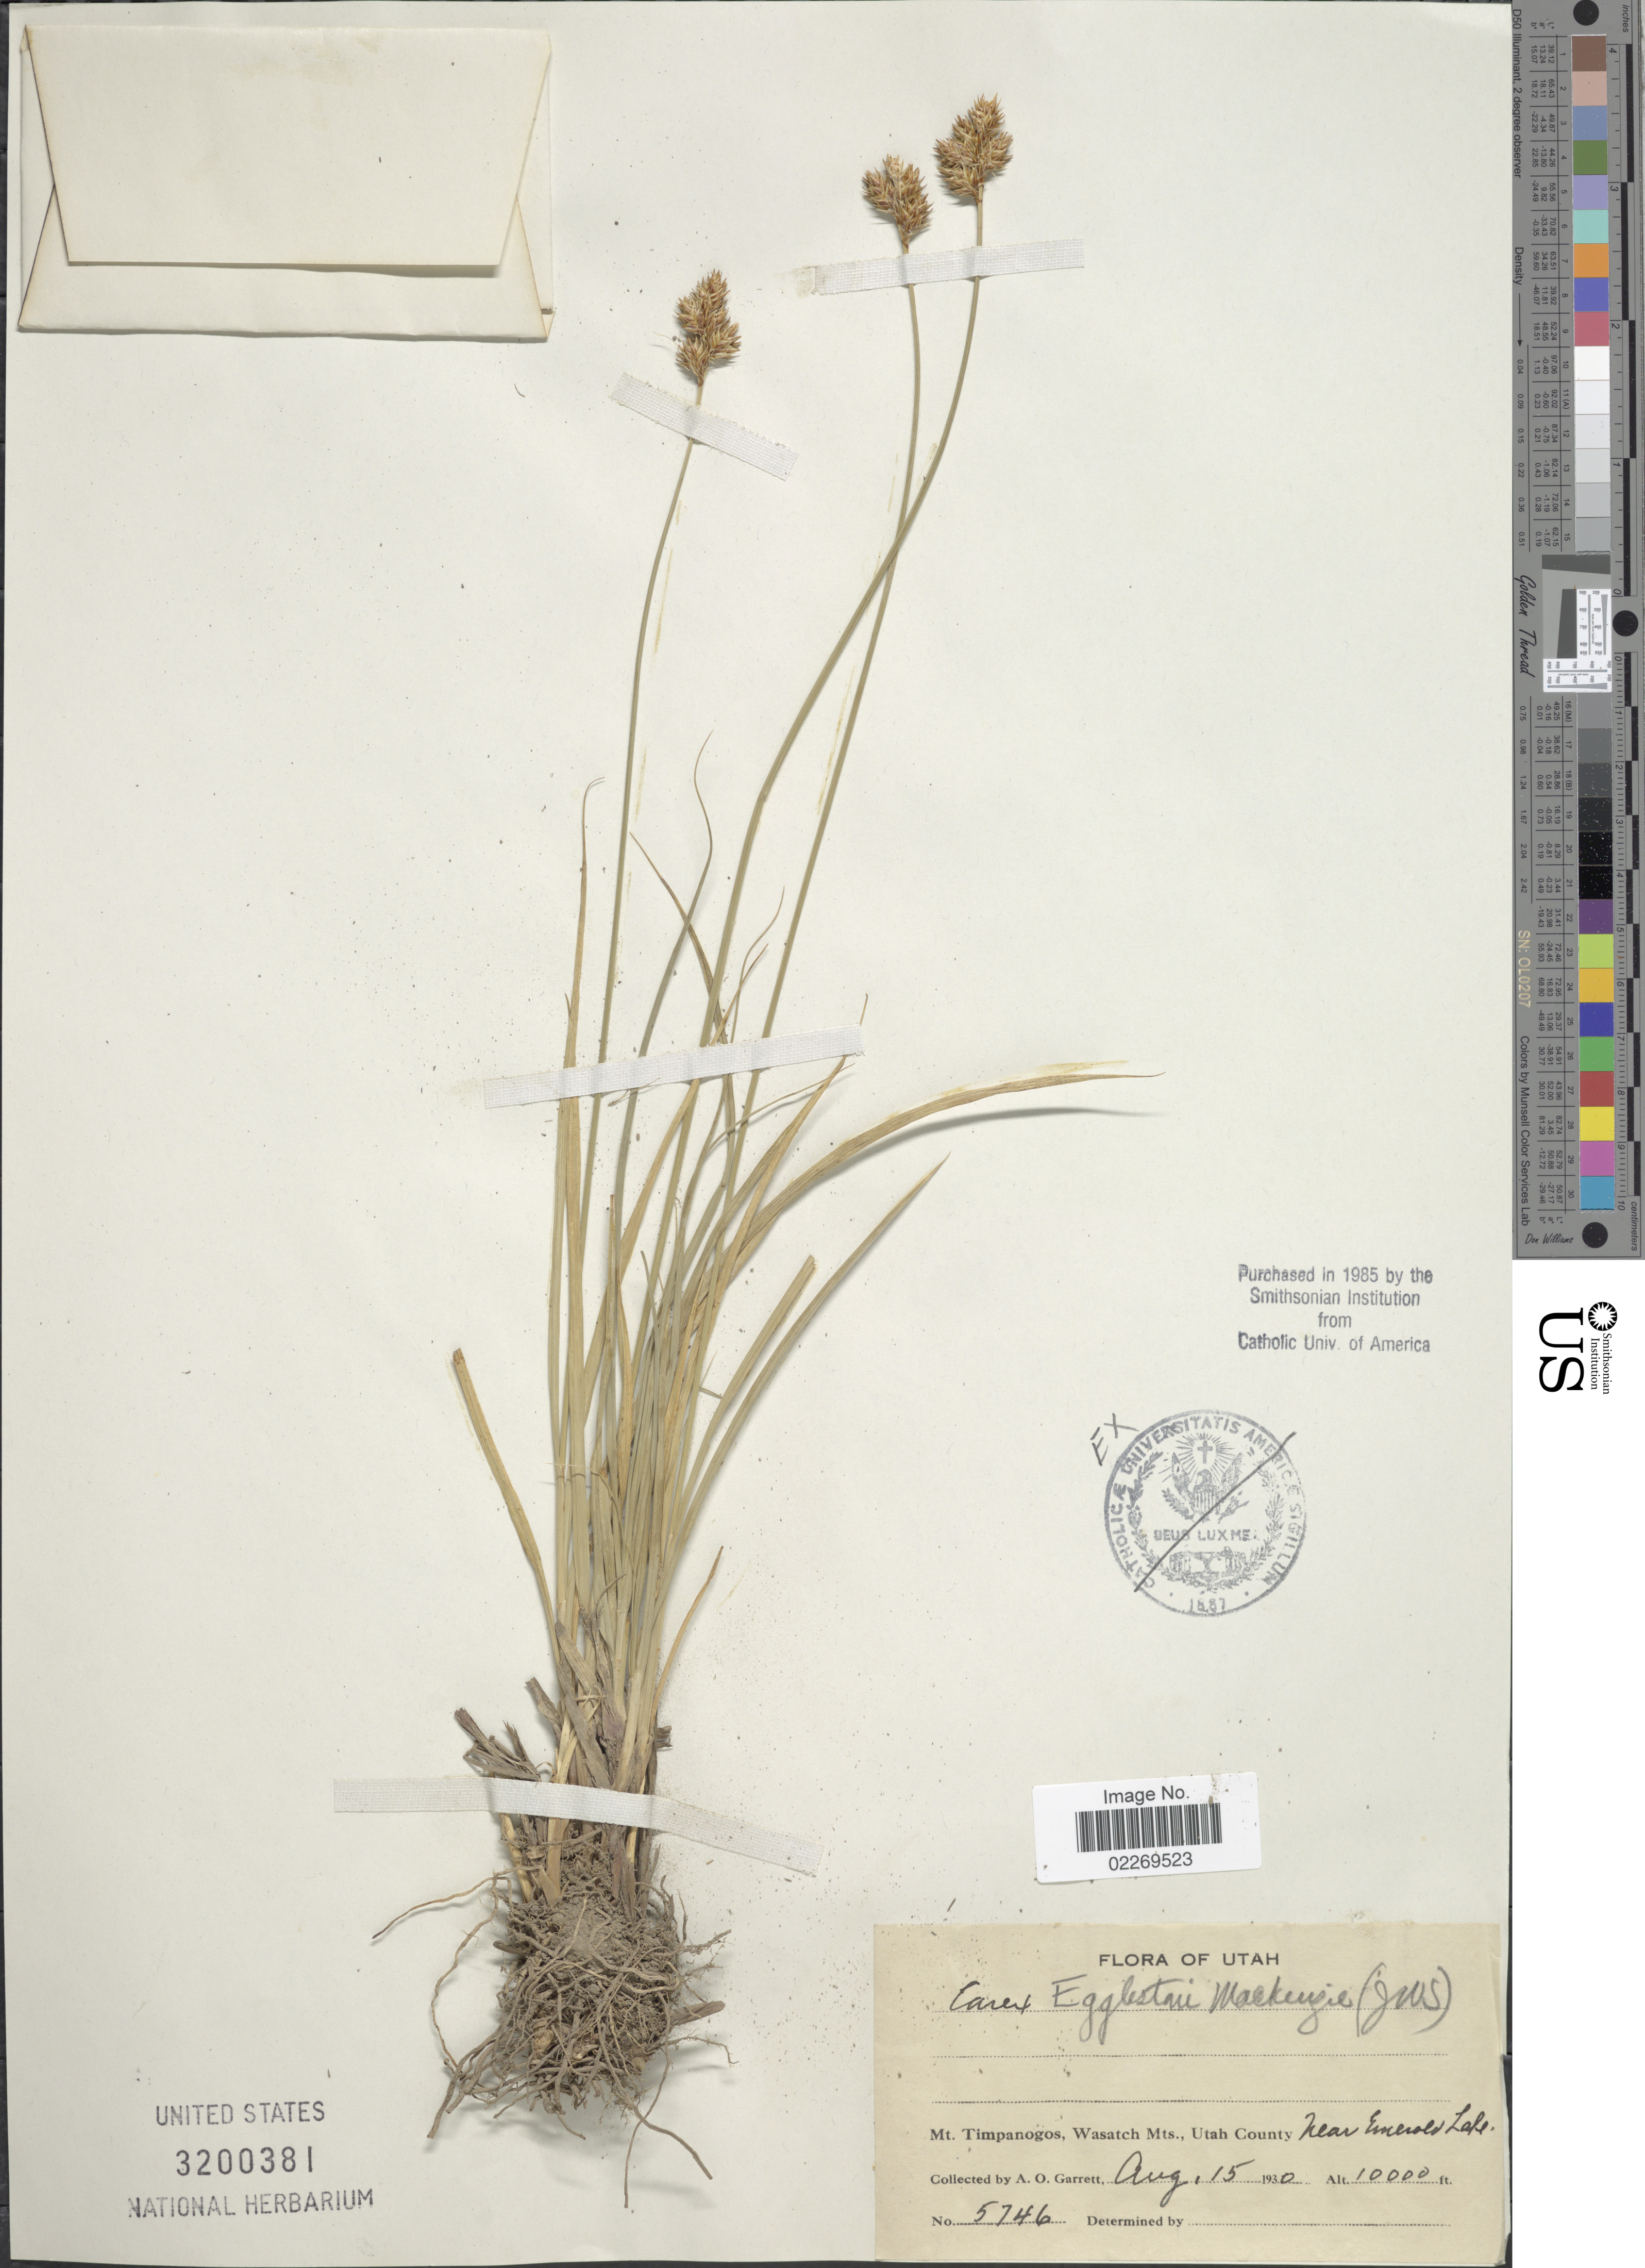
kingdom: Plantae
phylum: Tracheophyta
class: Liliopsida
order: Poales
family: Cyperaceae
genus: Carex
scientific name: Carex egglestonii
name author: Mack.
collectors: A. O. Garrett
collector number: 5746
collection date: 1930-08-15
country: United States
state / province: Utah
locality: Mt. Timpanos, Wasatch Mts, Utah County; near Emerold Lake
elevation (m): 3048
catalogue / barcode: US 3200381